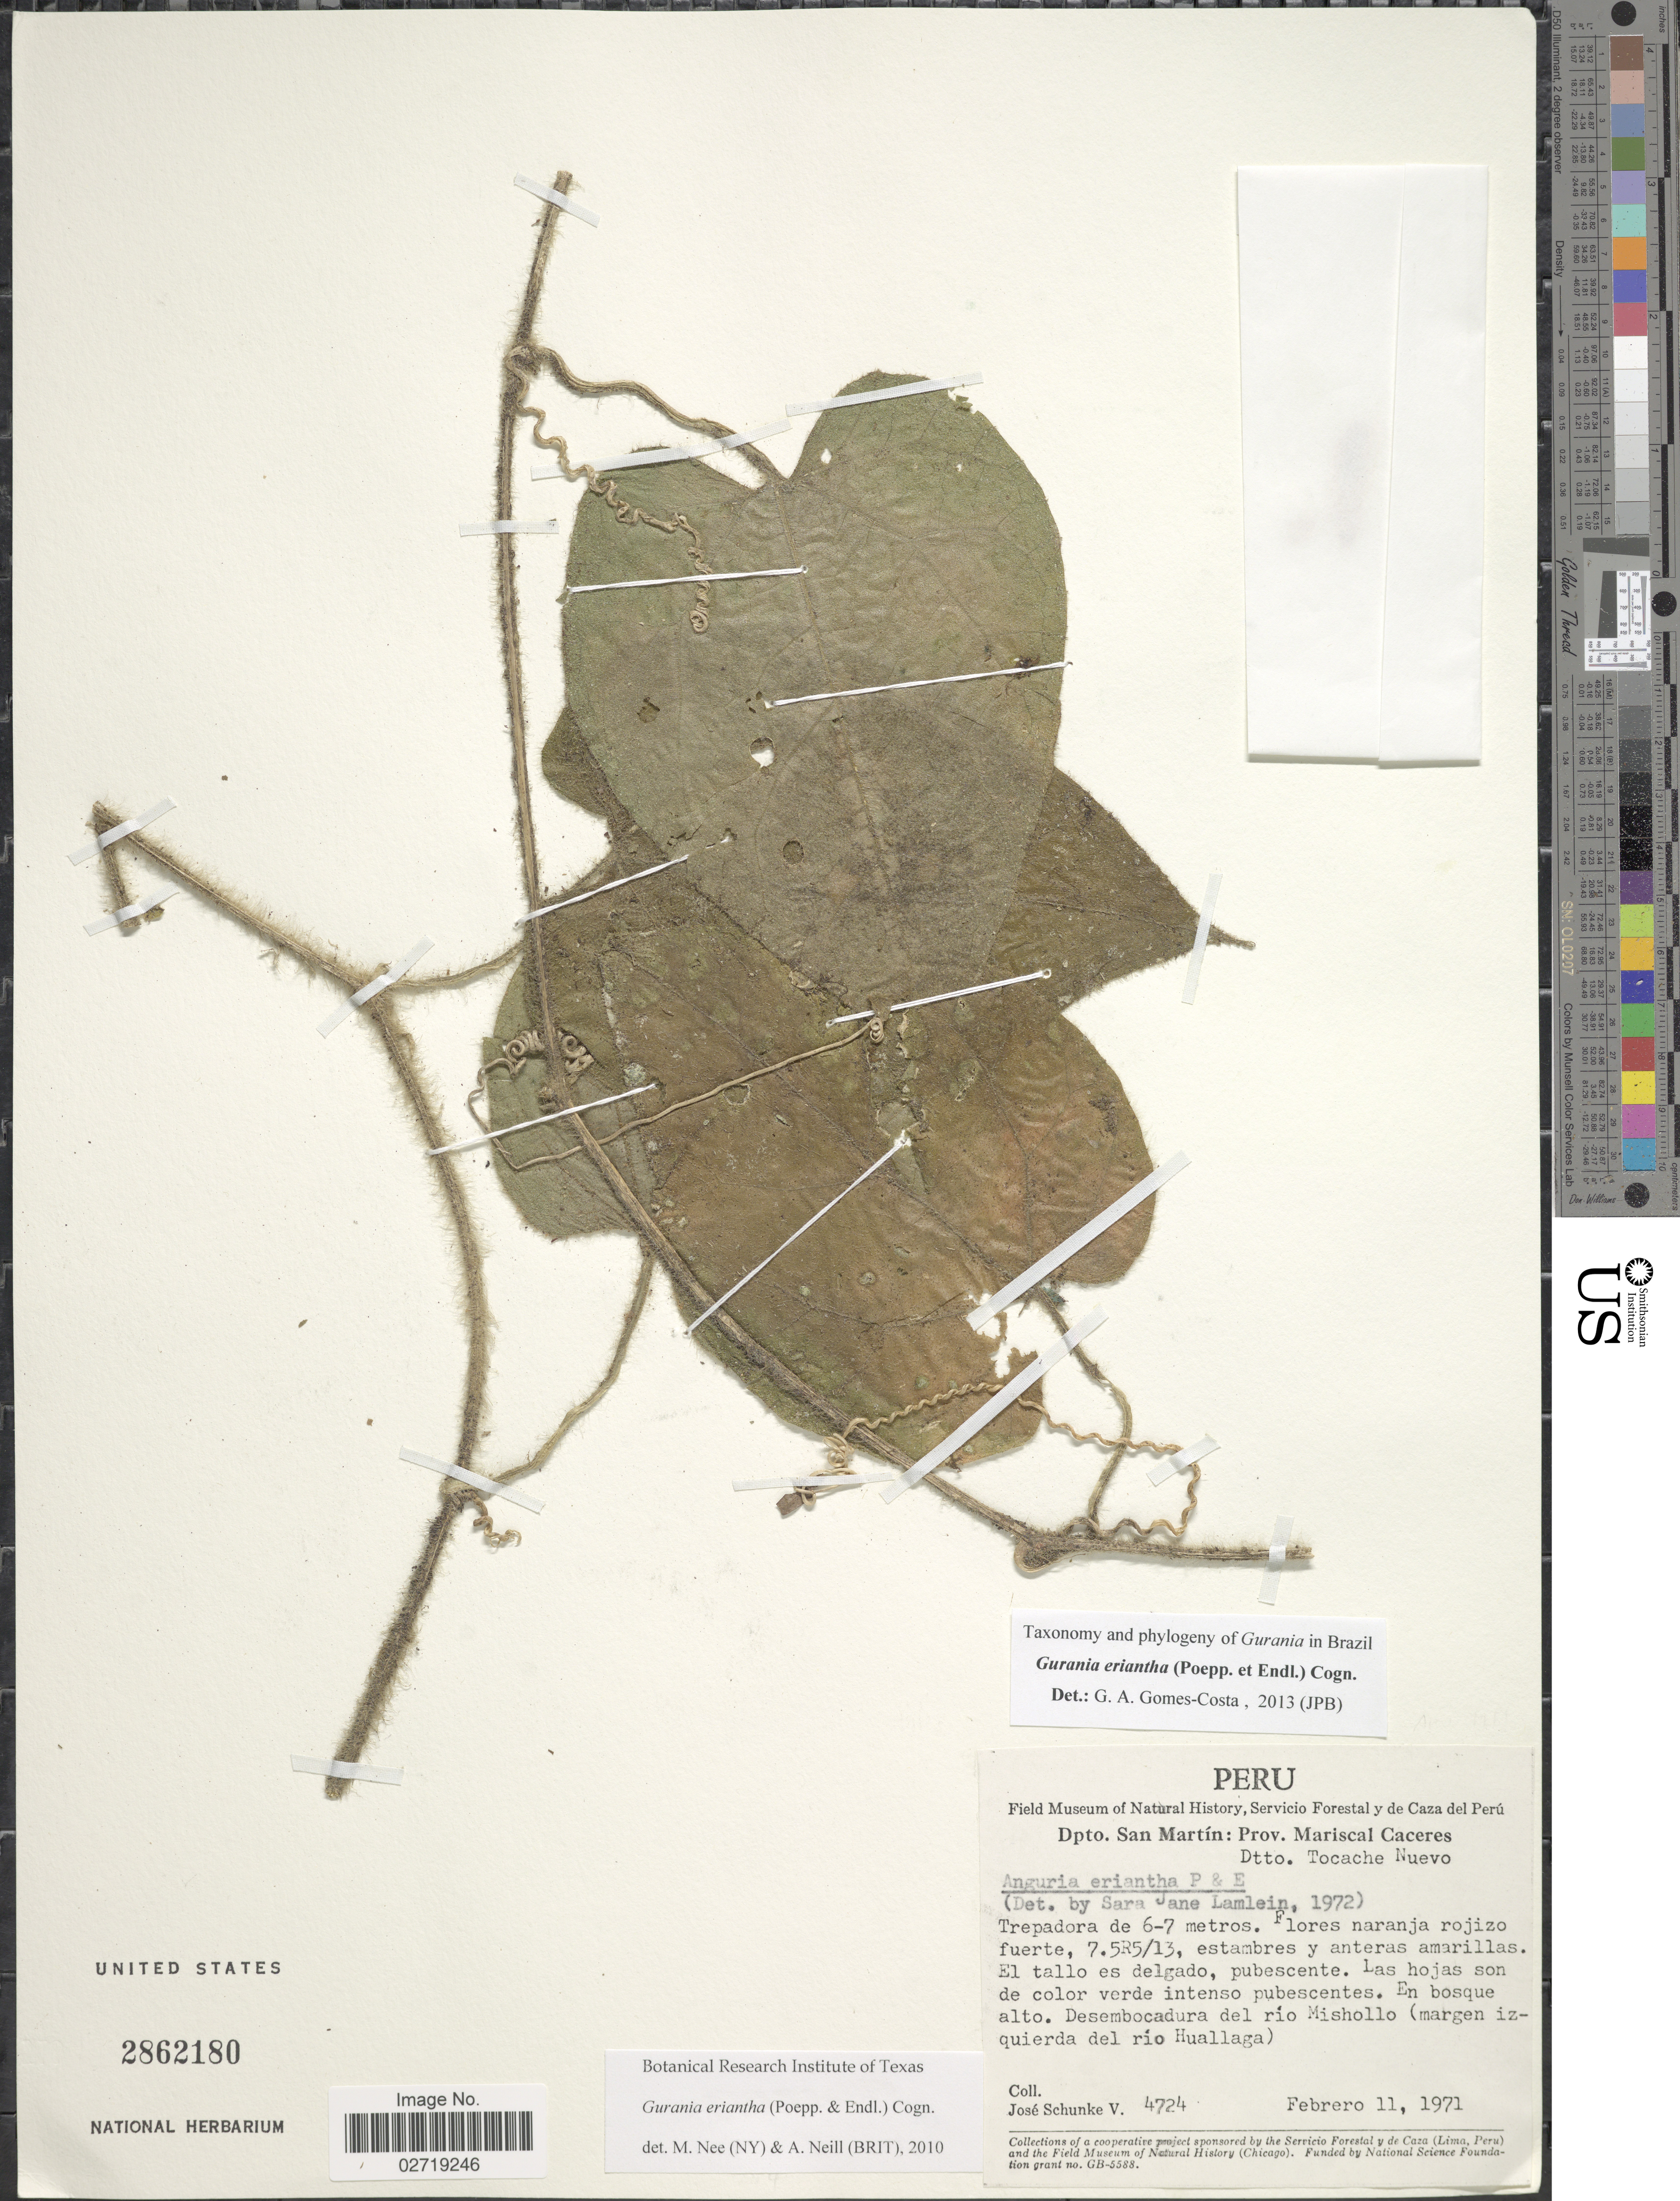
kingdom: Plantae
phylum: Tracheophyta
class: Magnoliopsida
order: Cucurbitales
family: Cucurbitaceae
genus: Gurania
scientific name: Gurania eriantha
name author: (Poepp. & Endl.) Cogn.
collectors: J. Schunke Vigo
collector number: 4724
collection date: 1971-02-11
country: Peru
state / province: San Martín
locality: Prov. Mariscal Caceres. Dtto. Tocache Nuevo. Desembocadura del rio Mishollo (margen izquierda del rio Huallaga)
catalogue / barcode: US 2862180